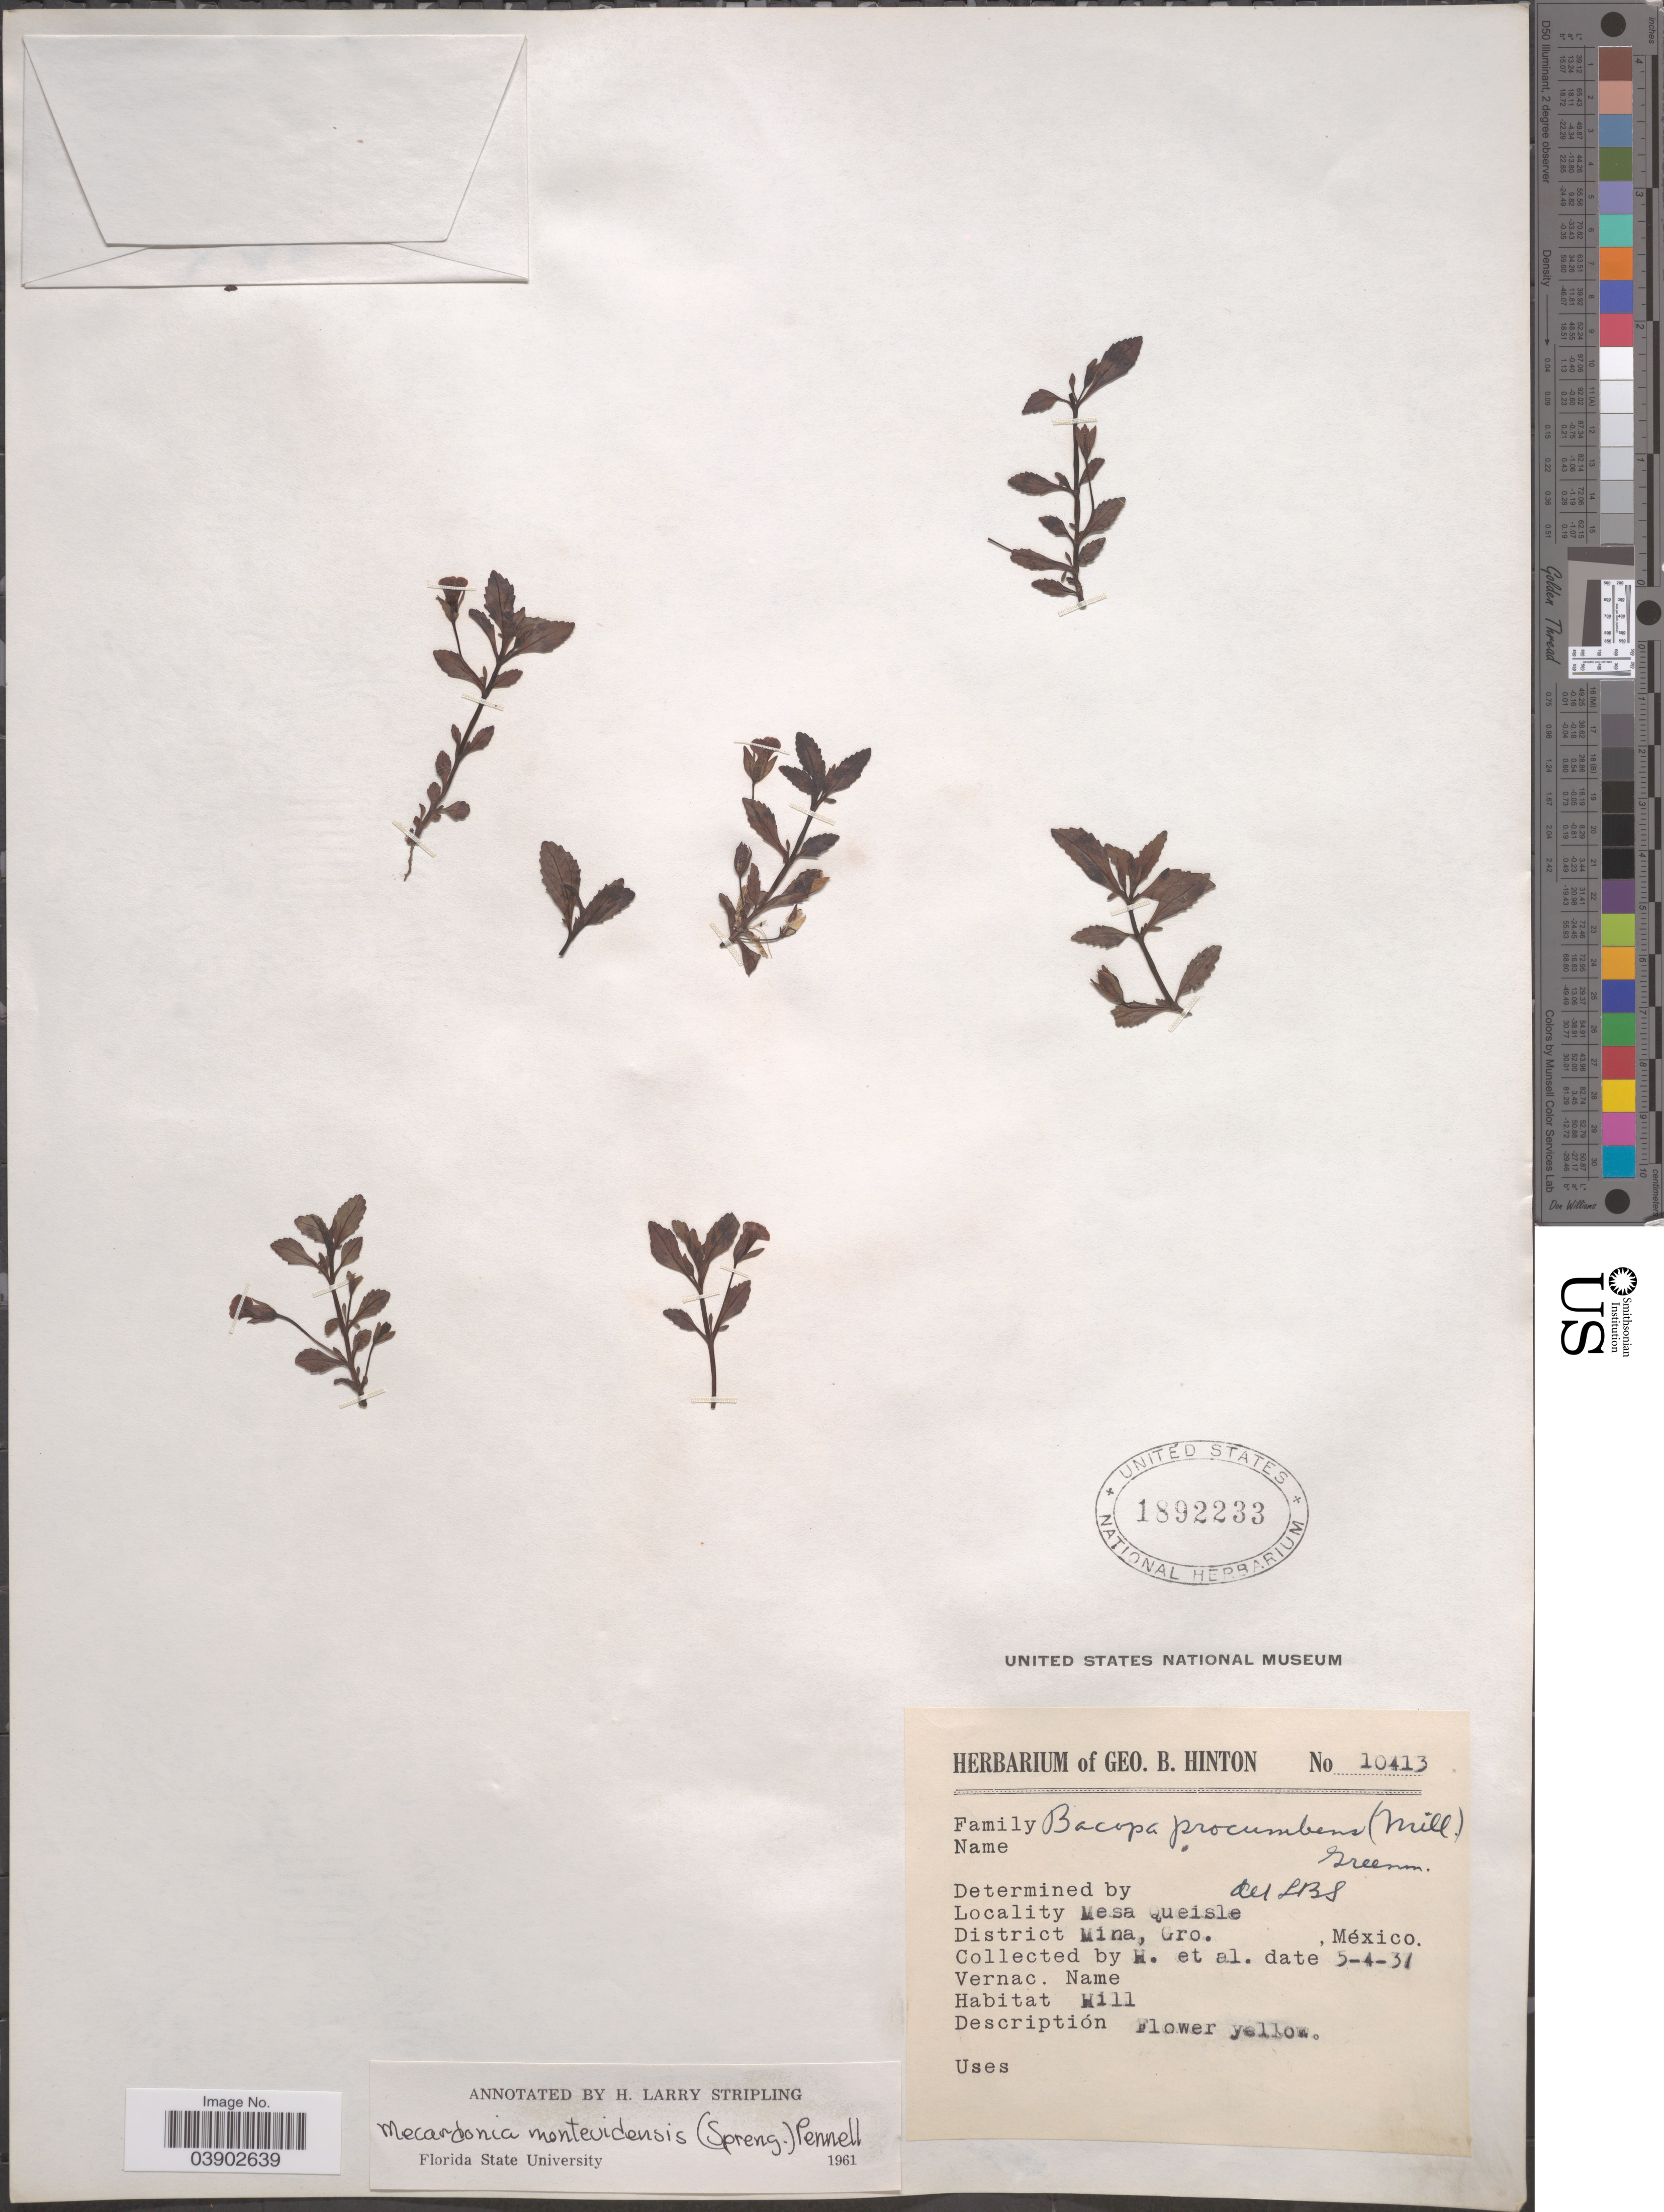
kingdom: Plantae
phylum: Tracheophyta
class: Magnoliopsida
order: Lamiales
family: Plantaginaceae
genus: Mecardonia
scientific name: Mecardonia procumbens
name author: (Mill.) Small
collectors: G. B. Hinton & et al.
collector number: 10413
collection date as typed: Transcribed d/m/y: 5/4/31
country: Mexico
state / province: Guerrero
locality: Mesa Queisle. District Mina.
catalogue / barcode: US 1892233